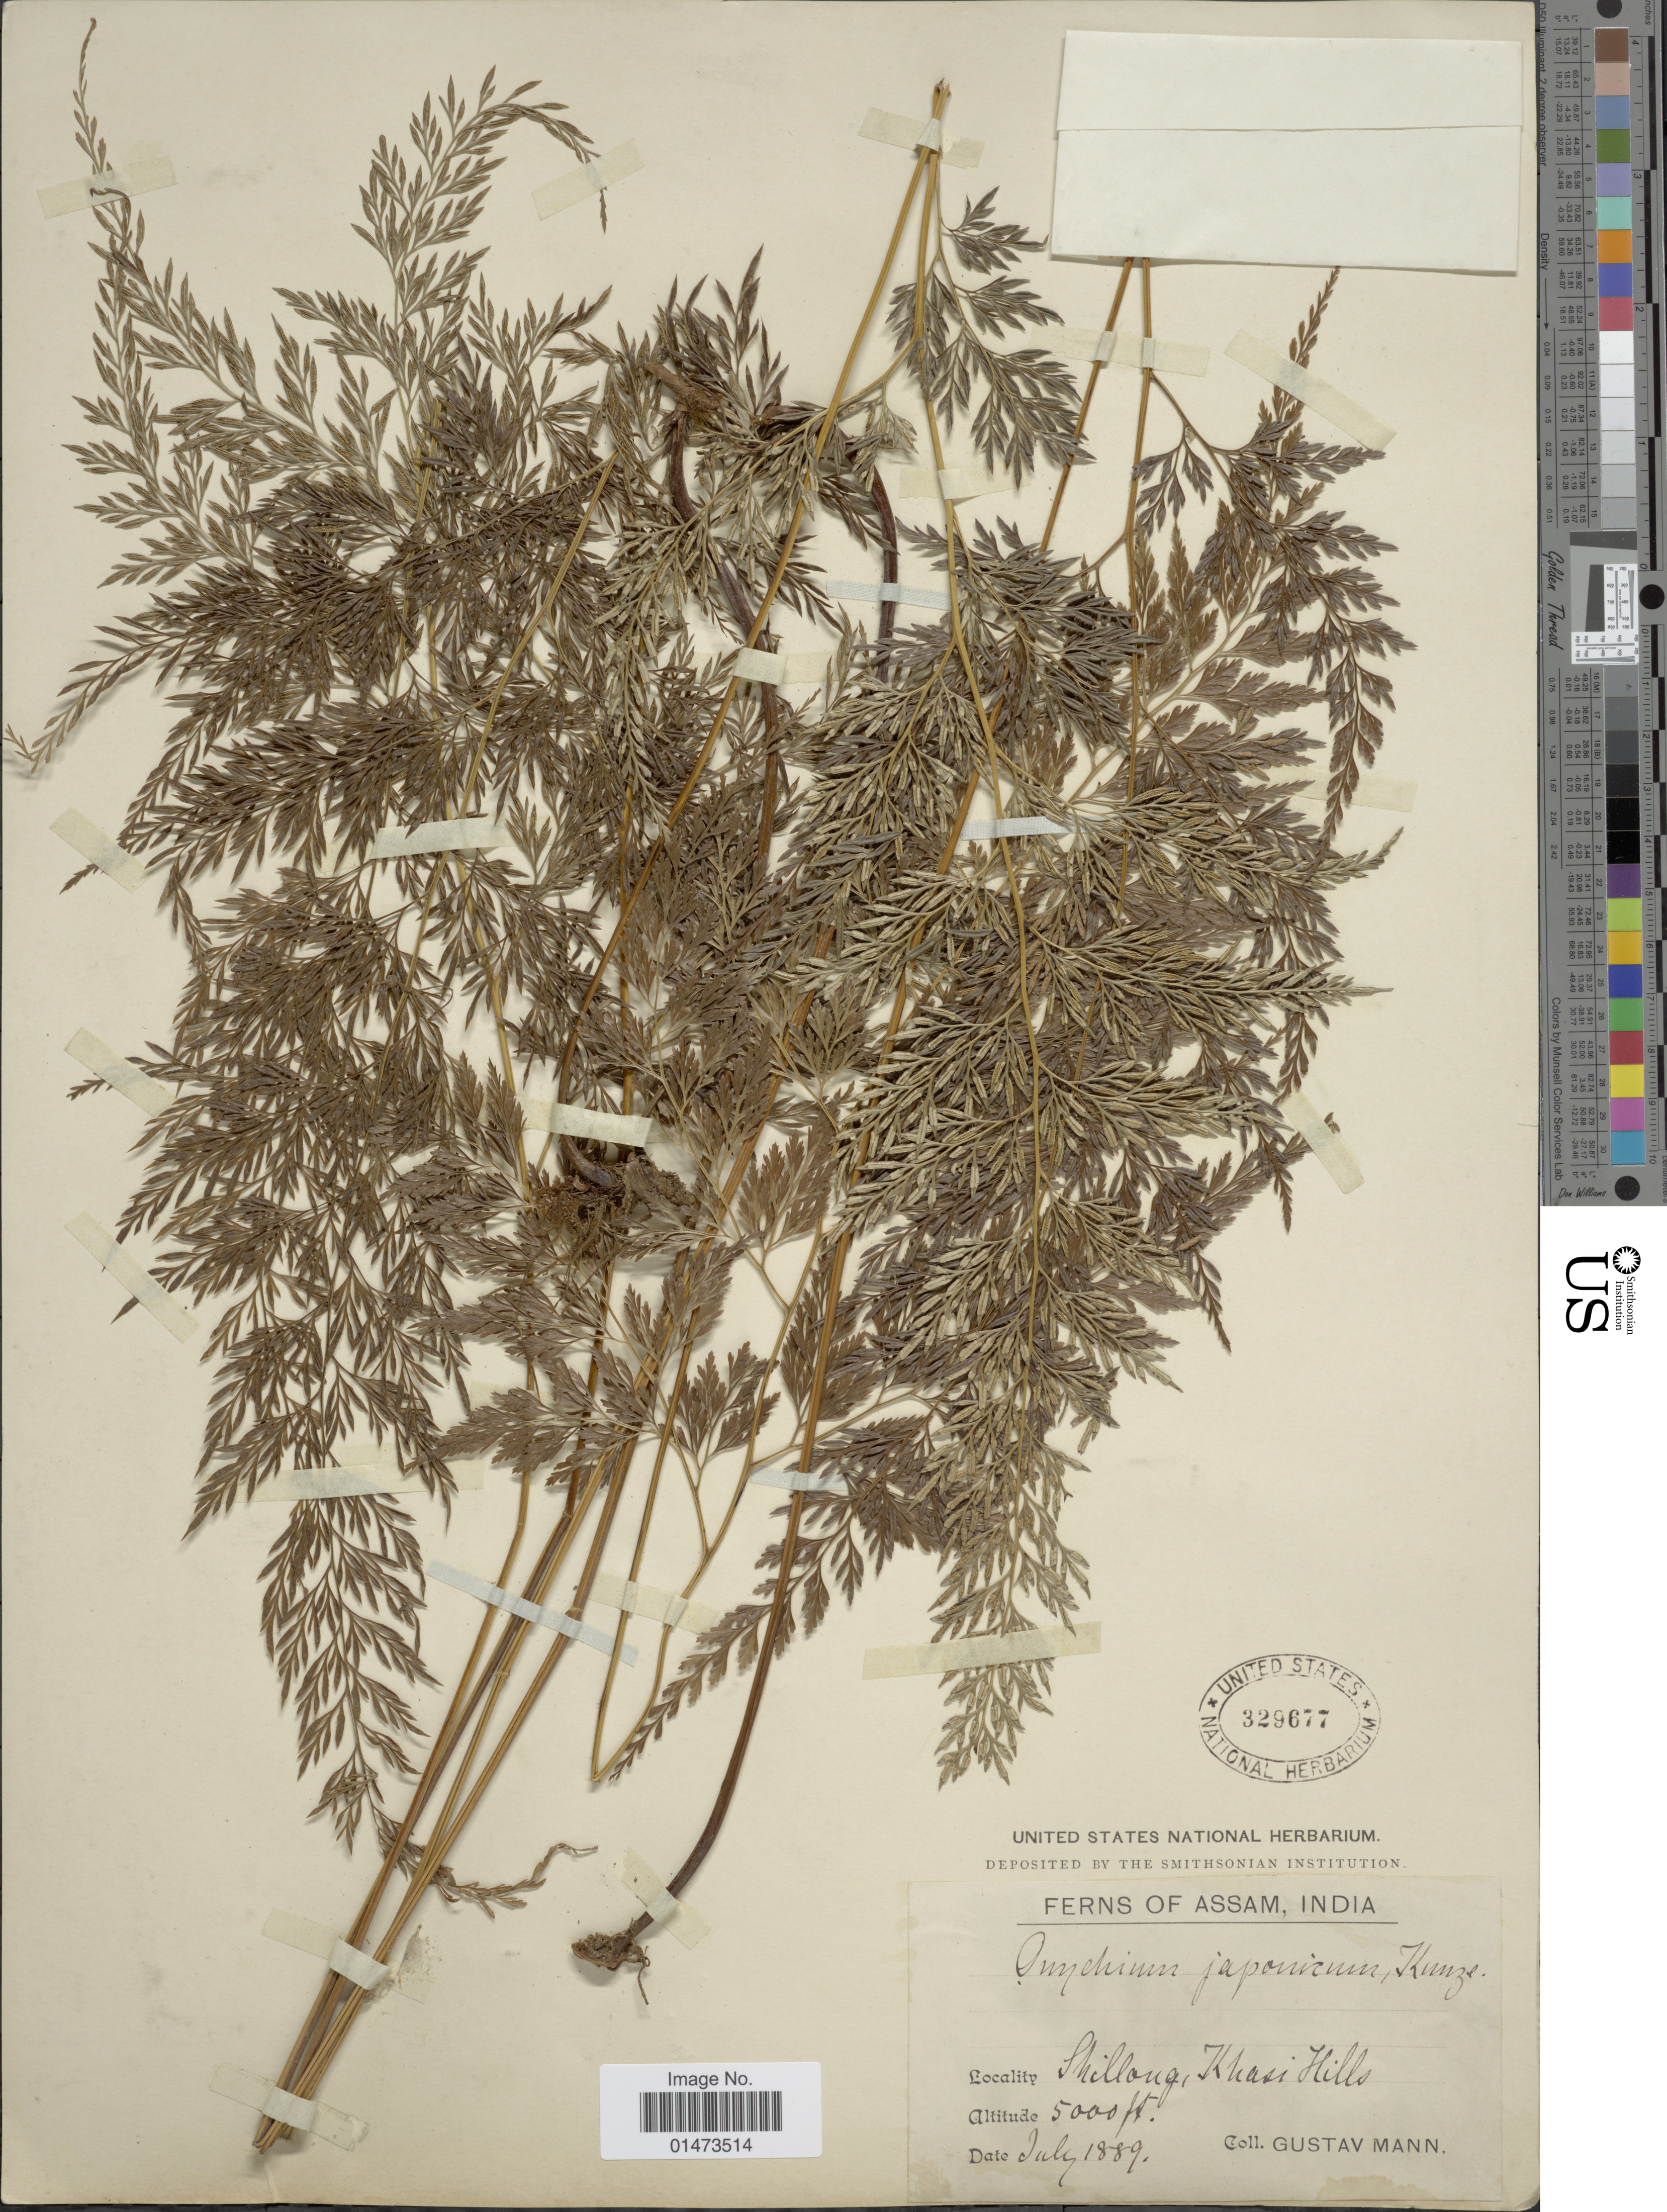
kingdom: Plantae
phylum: Tracheophyta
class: Polypodiopsida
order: Polypodiales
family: Pteridaceae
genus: Onychium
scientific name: Onychium siliculosum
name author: (Desv.) C. Chr.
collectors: G. Mann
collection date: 1889-07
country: India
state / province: Meghalaya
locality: Shillong, Khasi hills.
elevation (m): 1524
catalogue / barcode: US 329677